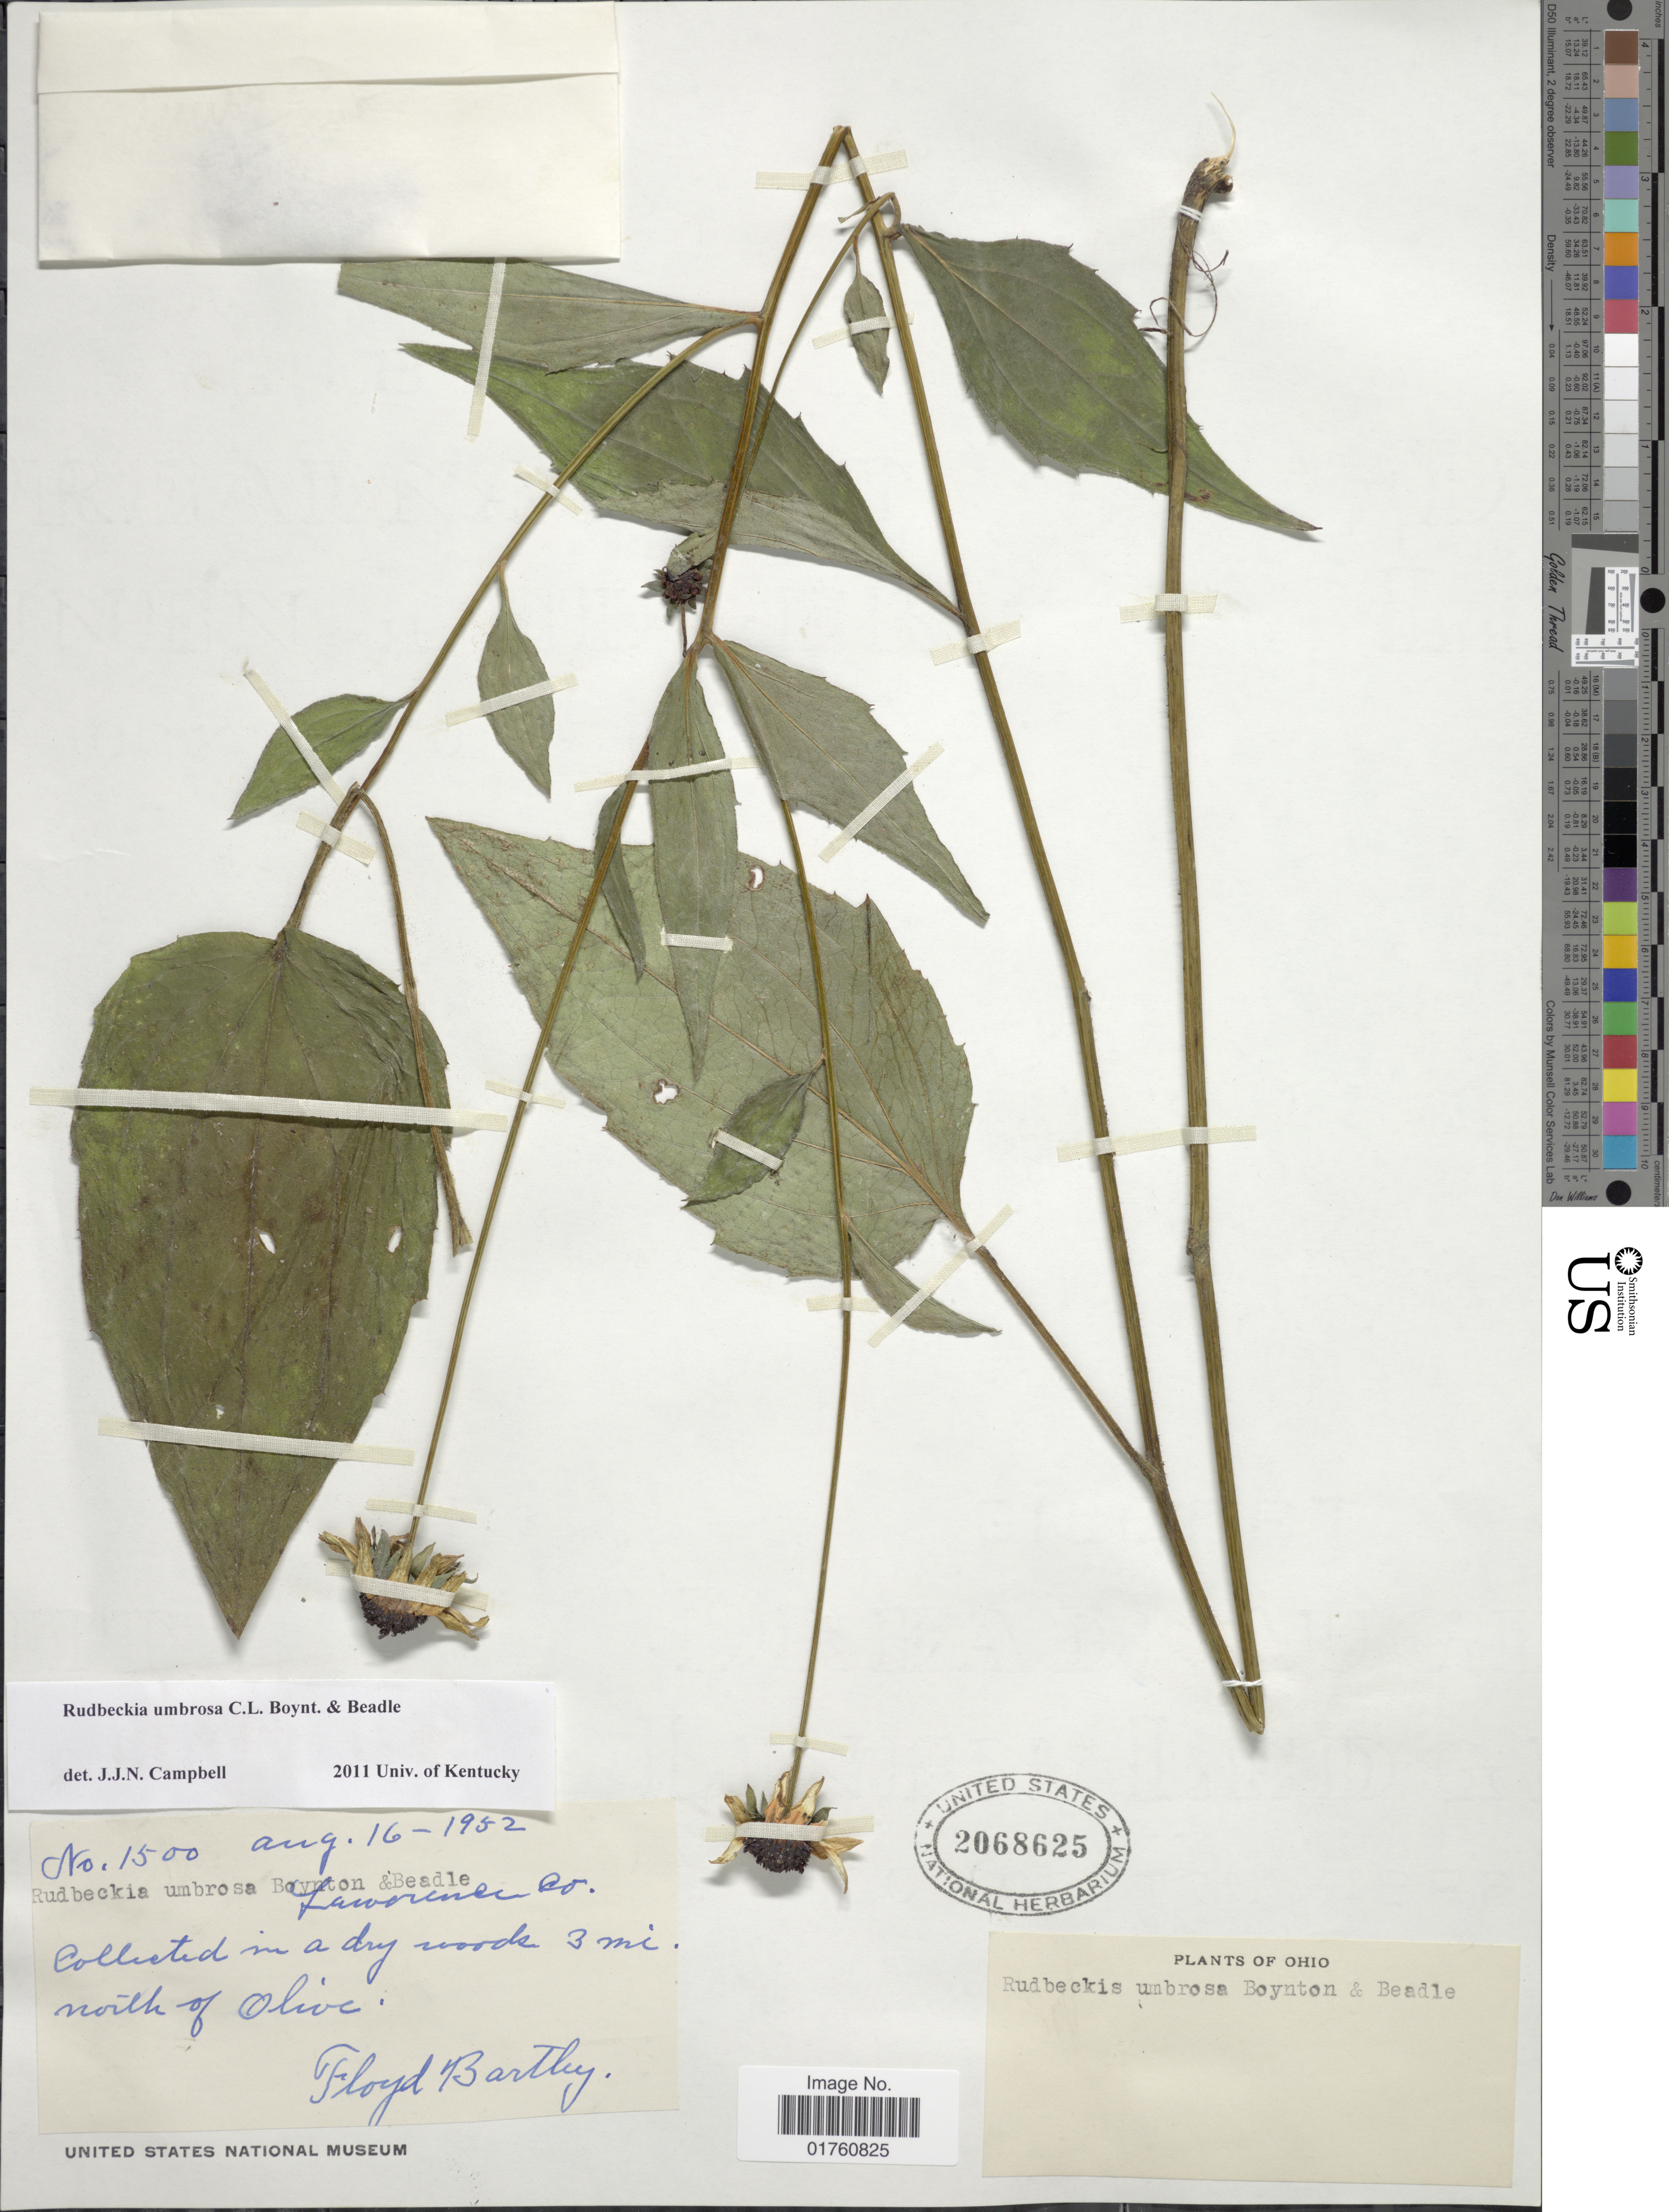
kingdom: Plantae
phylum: Tracheophyta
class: Magnoliopsida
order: Asterales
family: Asteraceae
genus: Rudbeckia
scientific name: Rudbeckia fulgida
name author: Aiton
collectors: F. Bartley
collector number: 1500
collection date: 1952-08-16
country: United States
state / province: Ohio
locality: Lawrence Co, Collected in a dry woods 3 mi north of Olive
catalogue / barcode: US 2068625